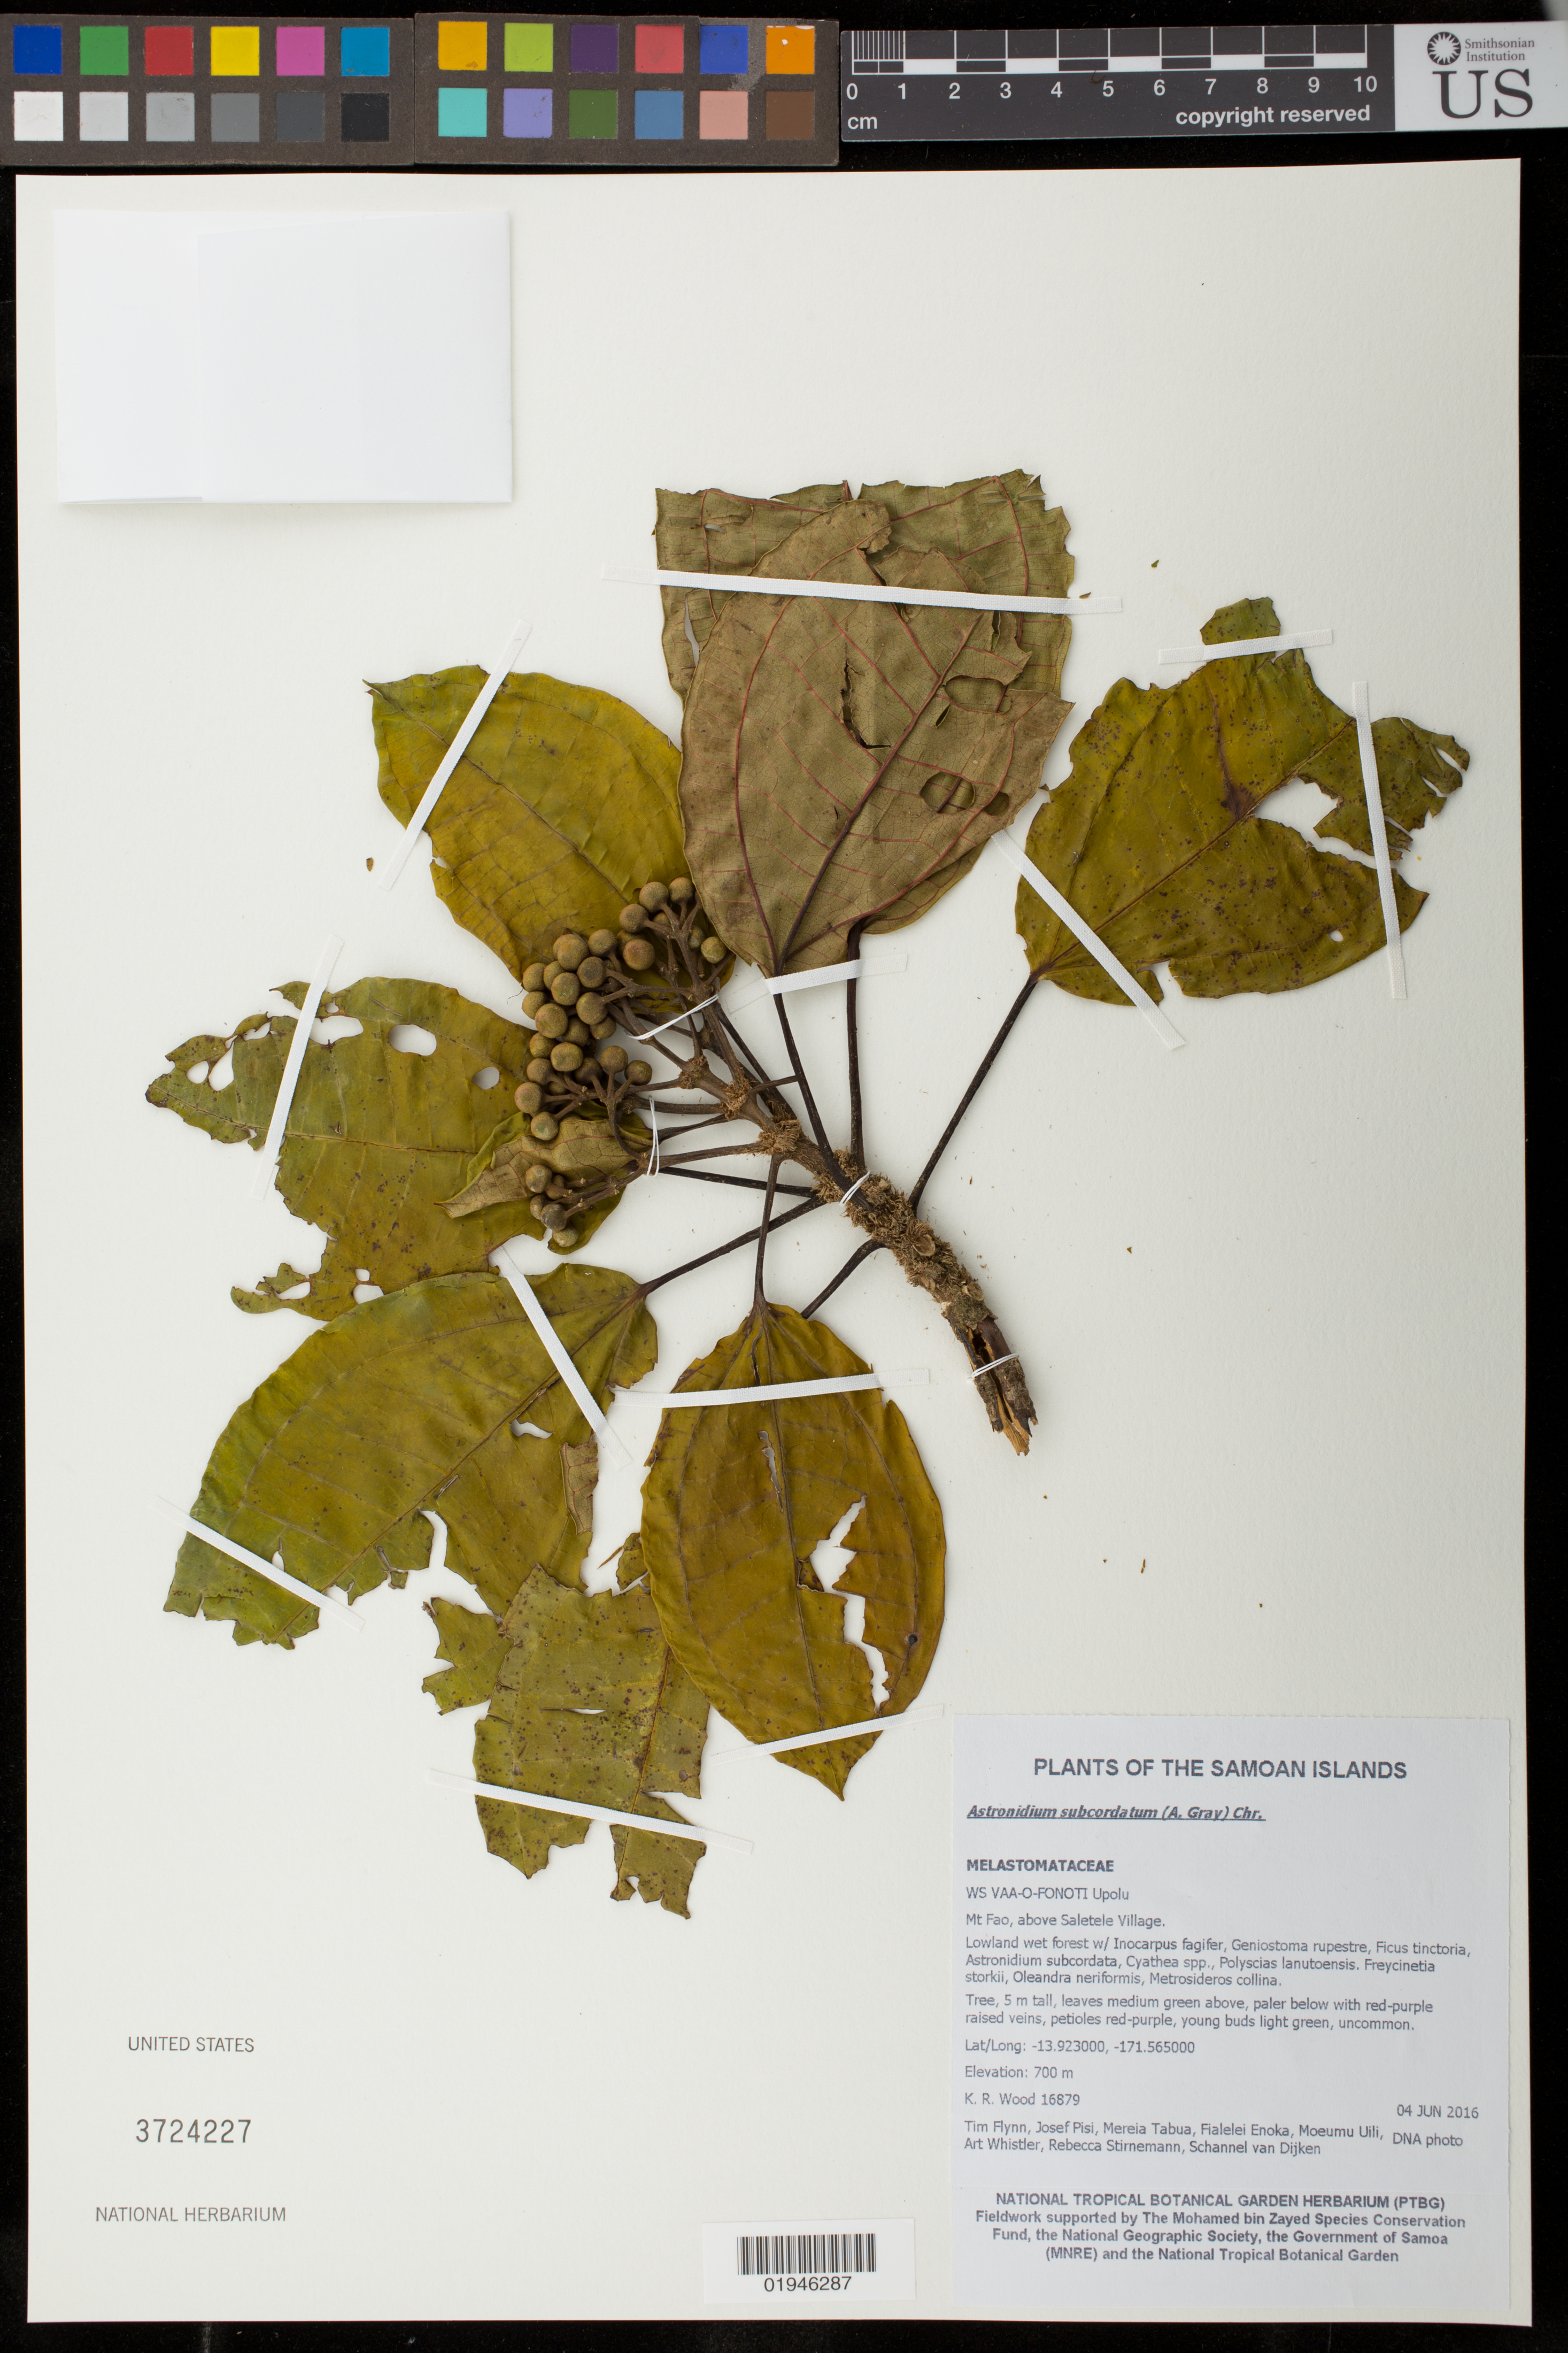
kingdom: Plantae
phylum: Tracheophyta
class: Magnoliopsida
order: Myrtales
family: Melastomataceae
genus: Astronidium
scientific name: Astronidium subcordatum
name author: (A. Gray) Christoph.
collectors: K. R. Wood, T. W. Flynn, J. Pisi, M. Tabua, F. Enoka, M. Uili, A. Whistler & R. Stirnemann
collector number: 16879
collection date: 2016-06-04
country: Samoa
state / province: Atua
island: Upolu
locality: Upolu, Mt. Fao, above Saletele Village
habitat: Lowland wet forest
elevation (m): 700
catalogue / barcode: US 3724227